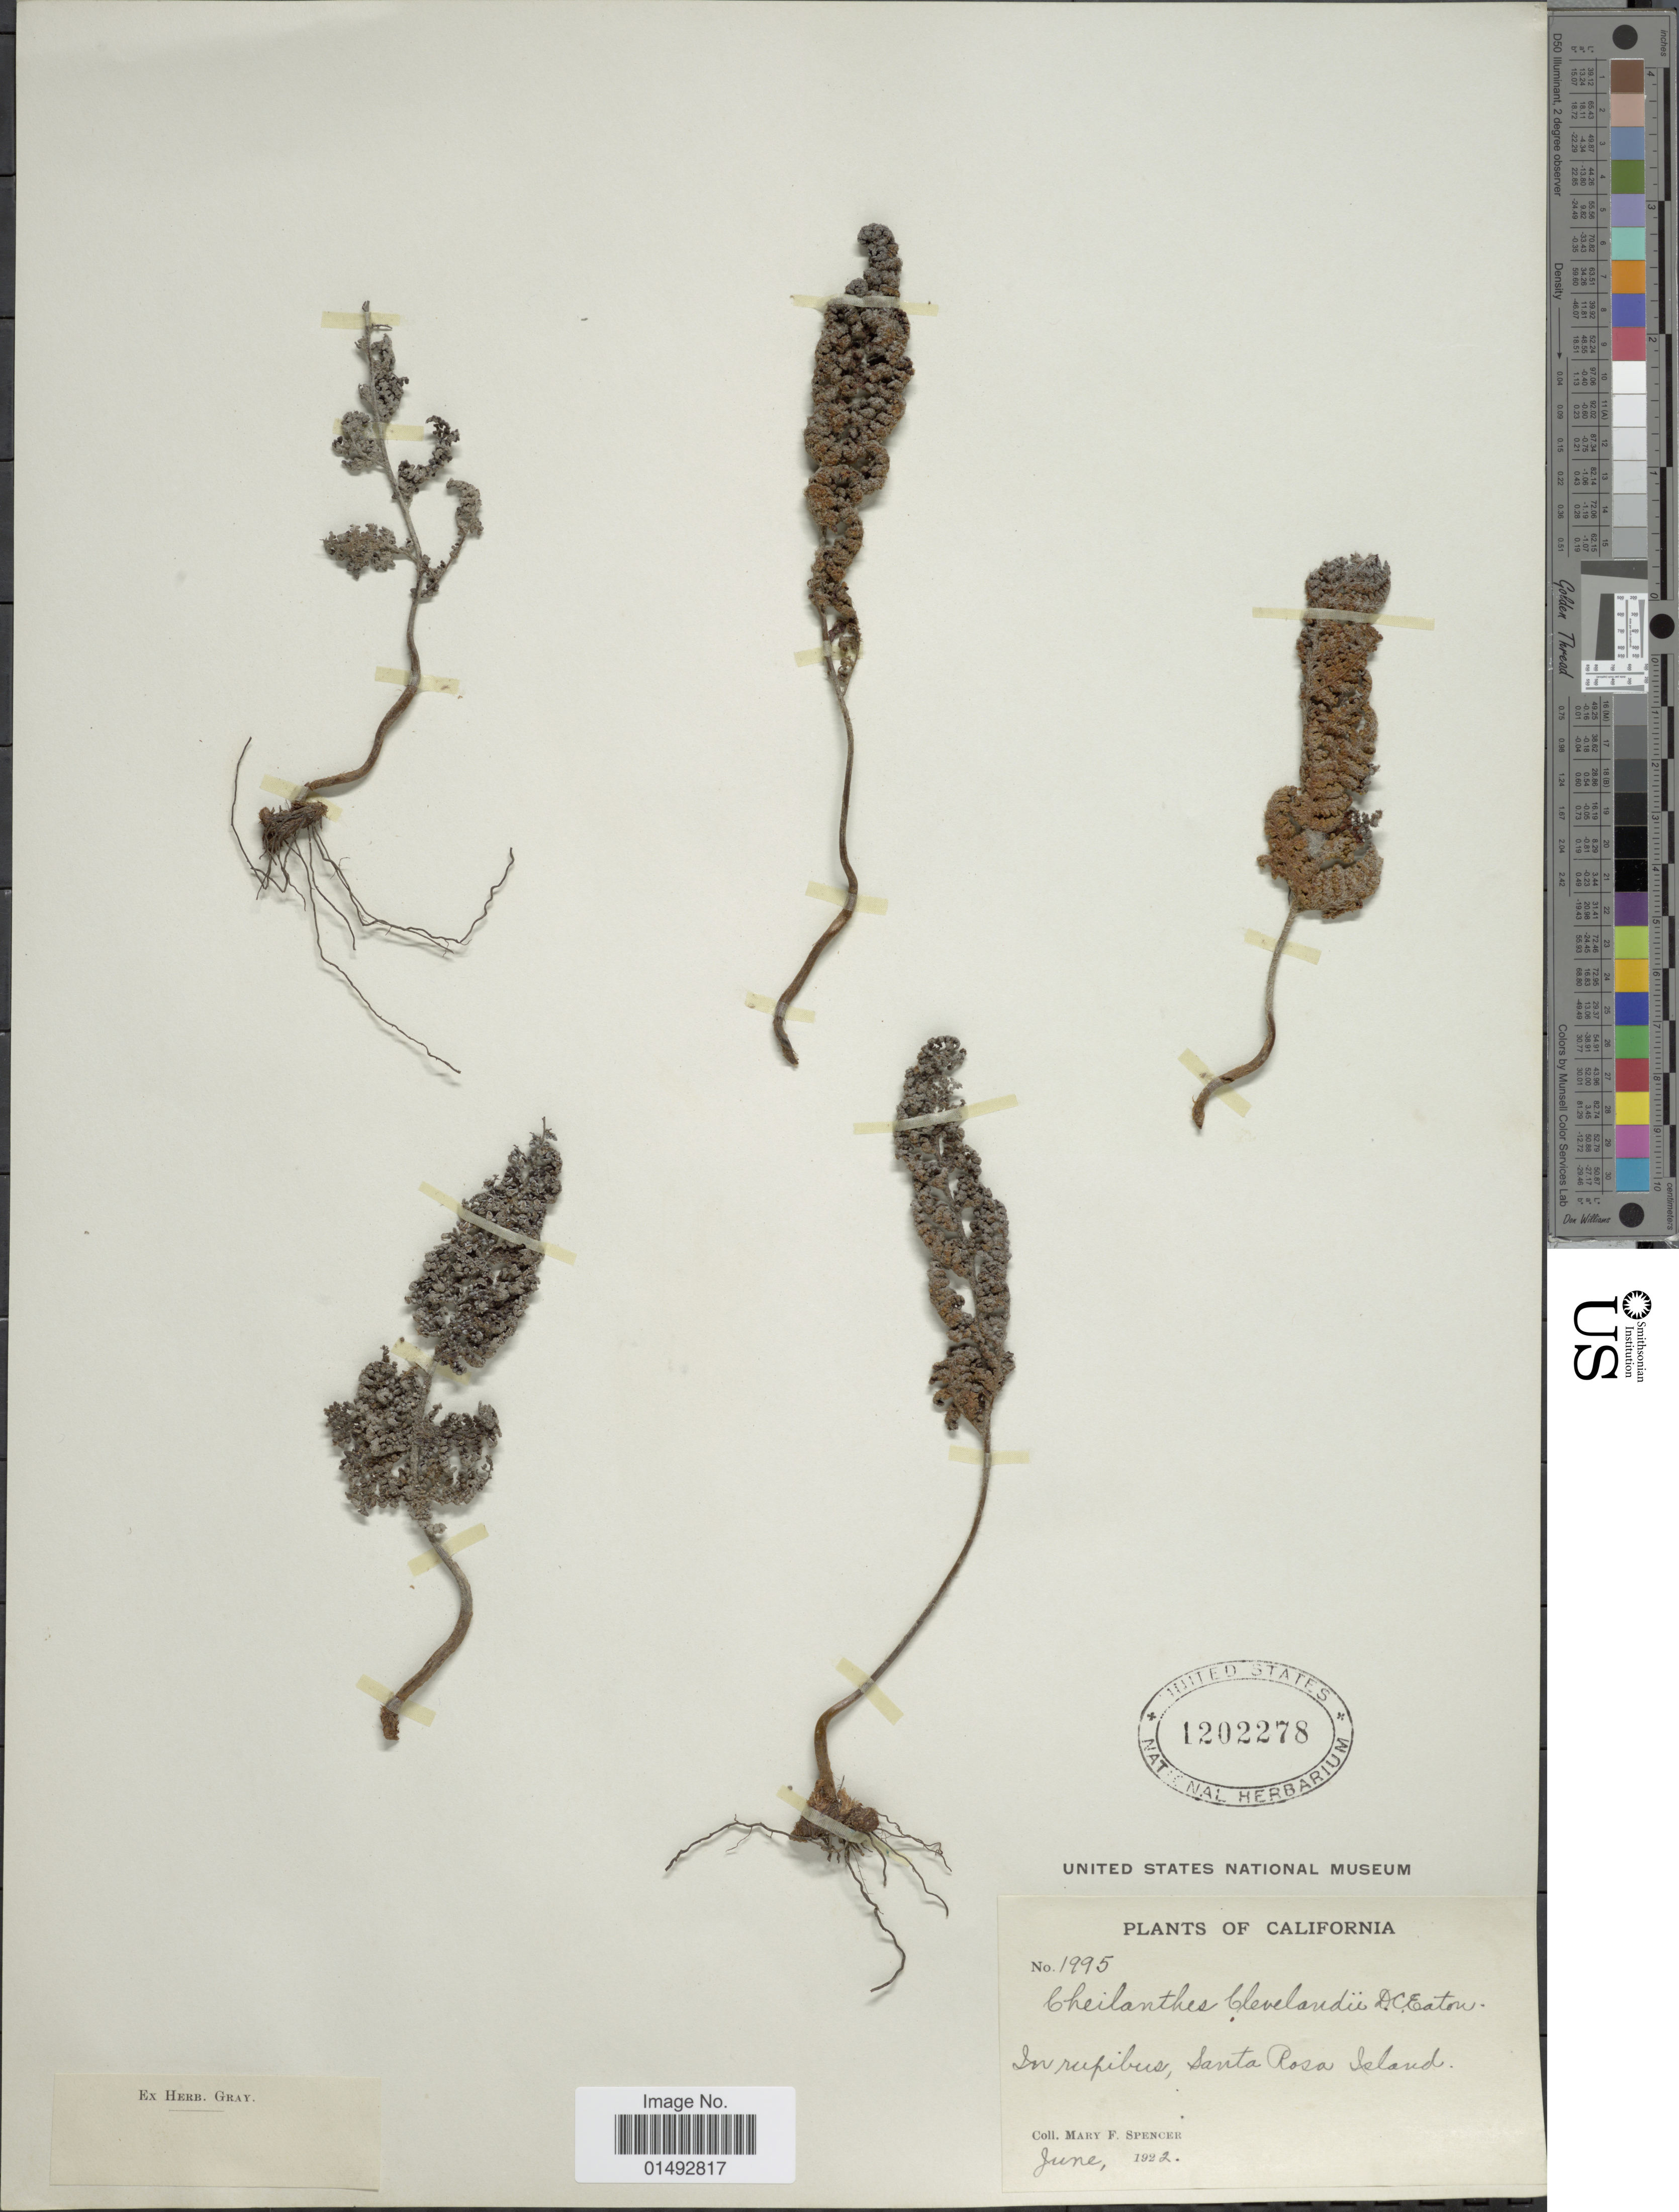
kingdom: Plantae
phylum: Tracheophyta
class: Polypodiopsida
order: Polypodiales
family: Pteridaceae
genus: Myriopteris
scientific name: Myriopteris clevelandii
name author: (D.C. Eaton) Grusz & Windham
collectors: M. Spencer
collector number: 1995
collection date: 1922-06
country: United States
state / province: California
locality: In rupibus, Santa Rosa Island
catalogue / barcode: US 1202278